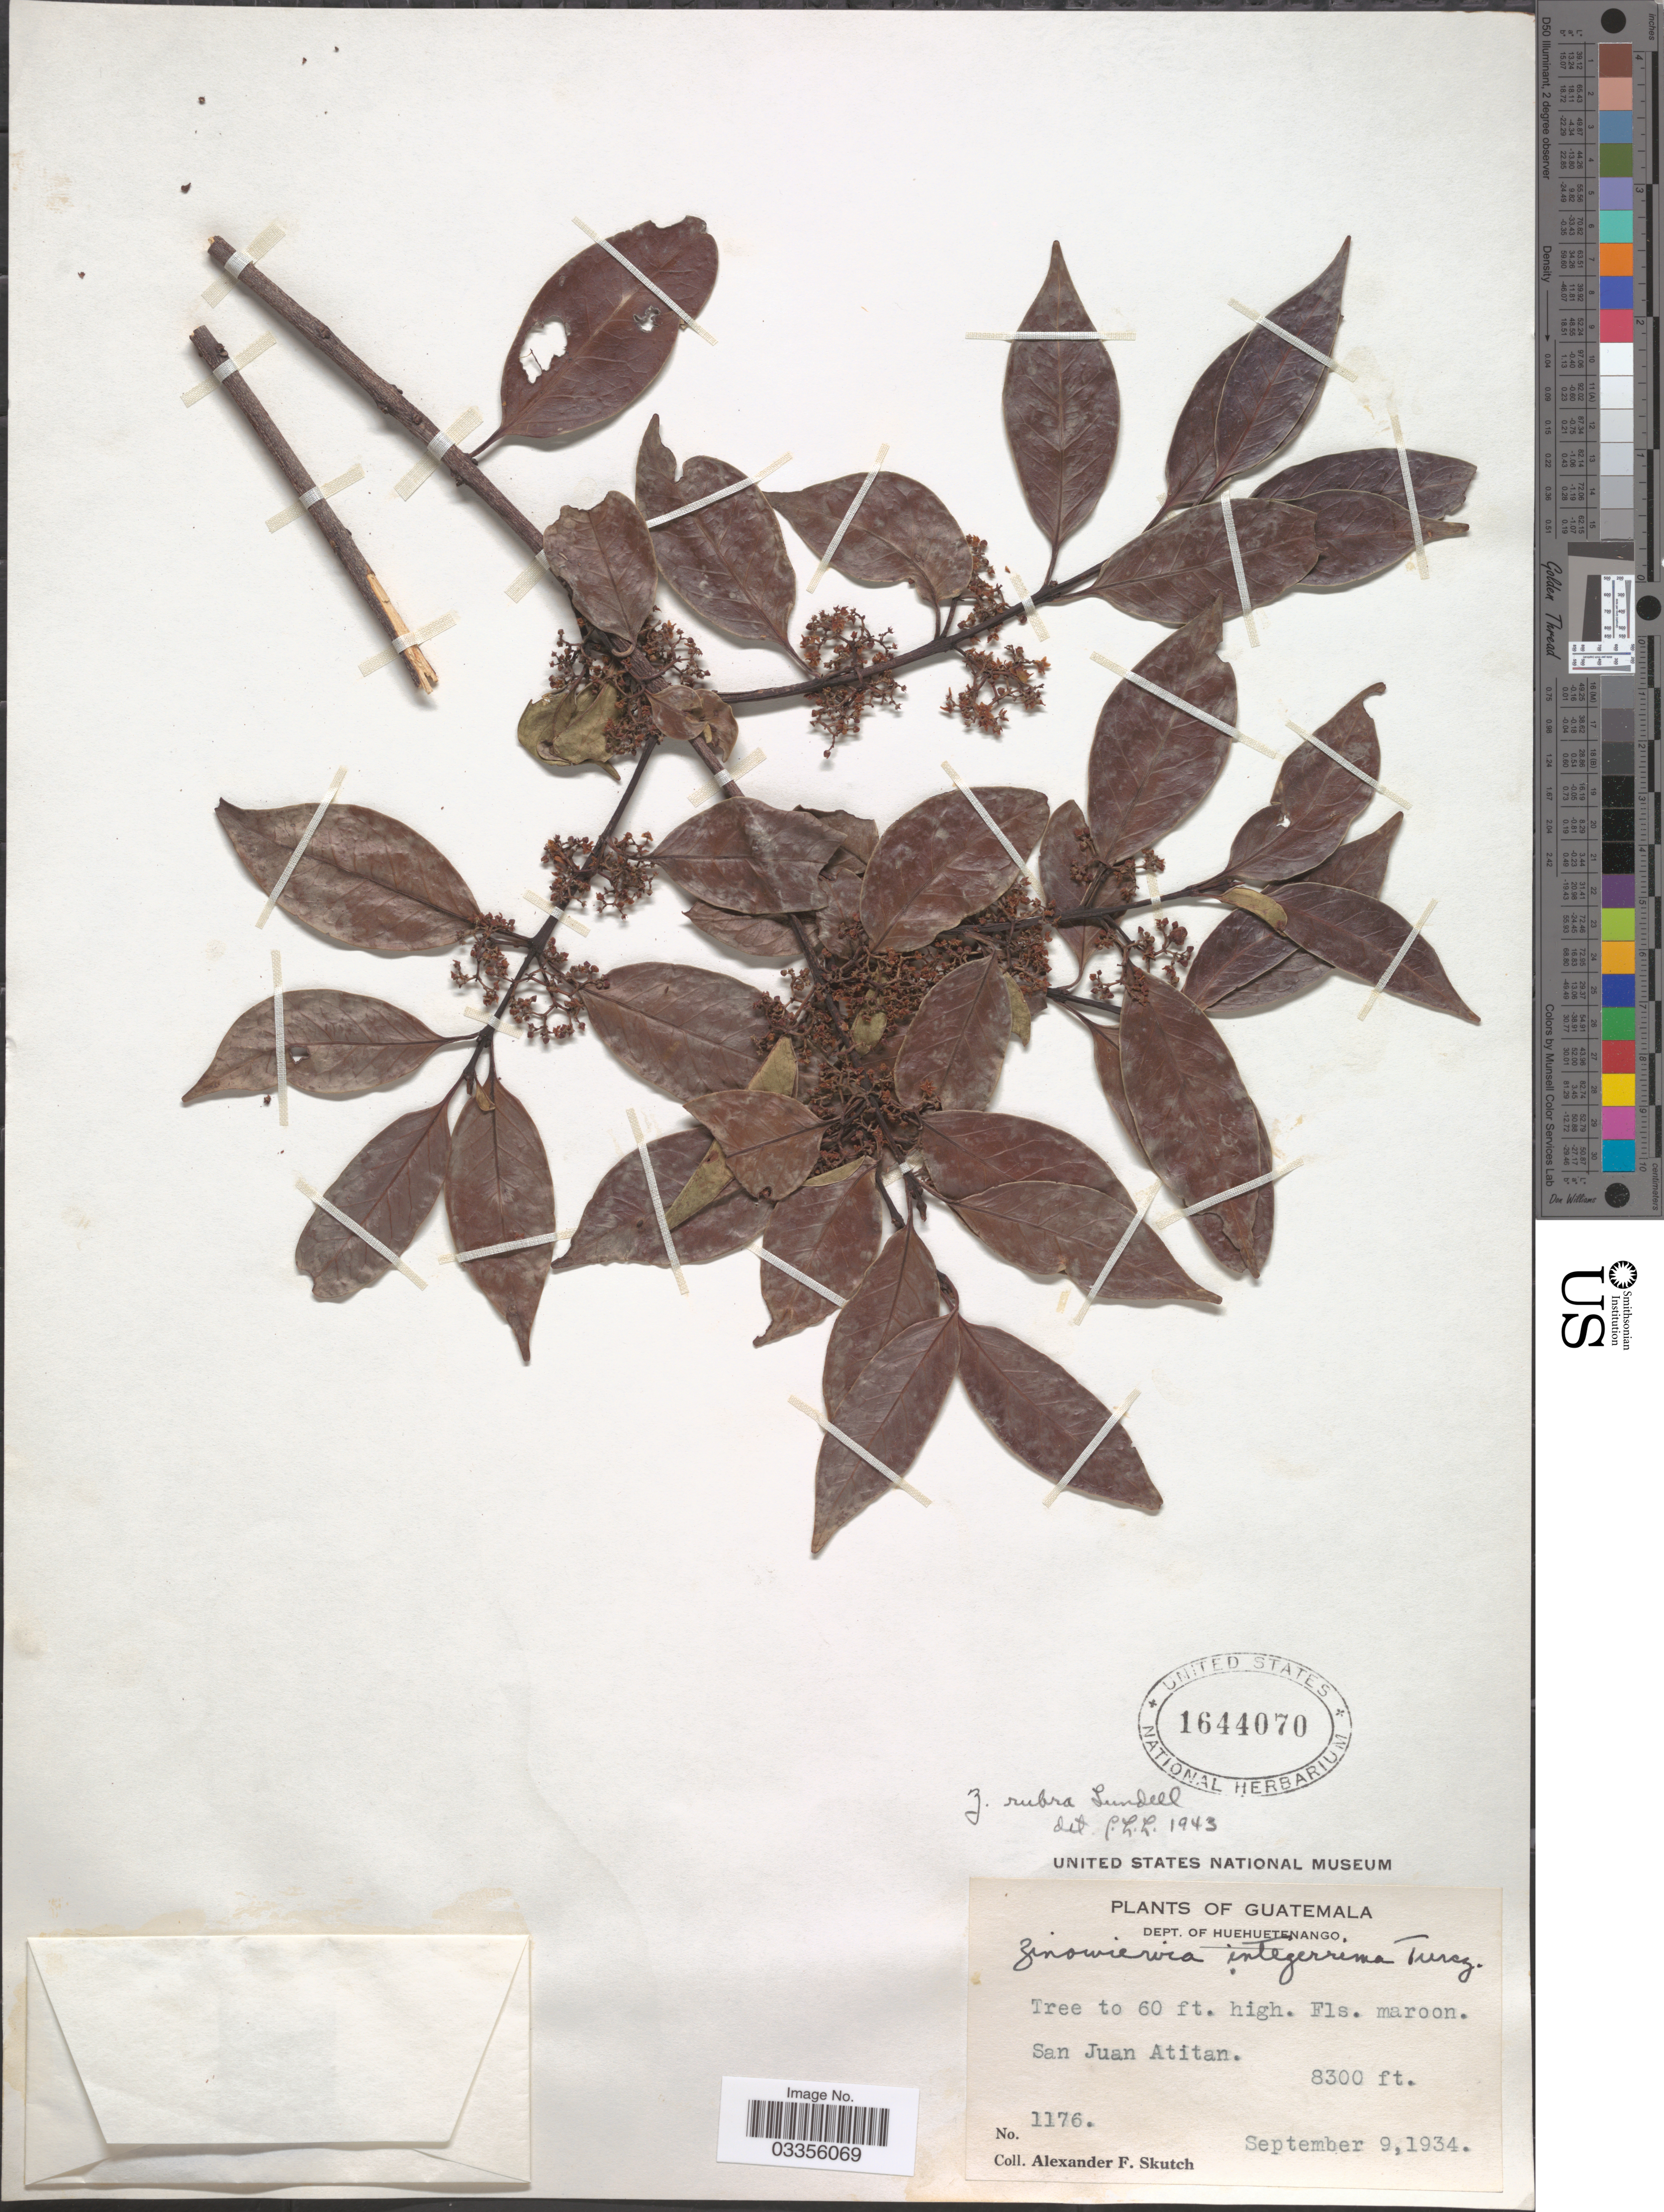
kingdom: Plantae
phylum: Tracheophyta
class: Magnoliopsida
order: Celastrales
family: Celastraceae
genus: Zinowiewia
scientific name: Zinowiewia rubra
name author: Lundell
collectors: A. F. Skutch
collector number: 1176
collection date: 1934-09-09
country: Guatemala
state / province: Huehuetenango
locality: Dept. of Huehuetenango. San Juan Atitan.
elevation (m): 2530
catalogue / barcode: US 1644070